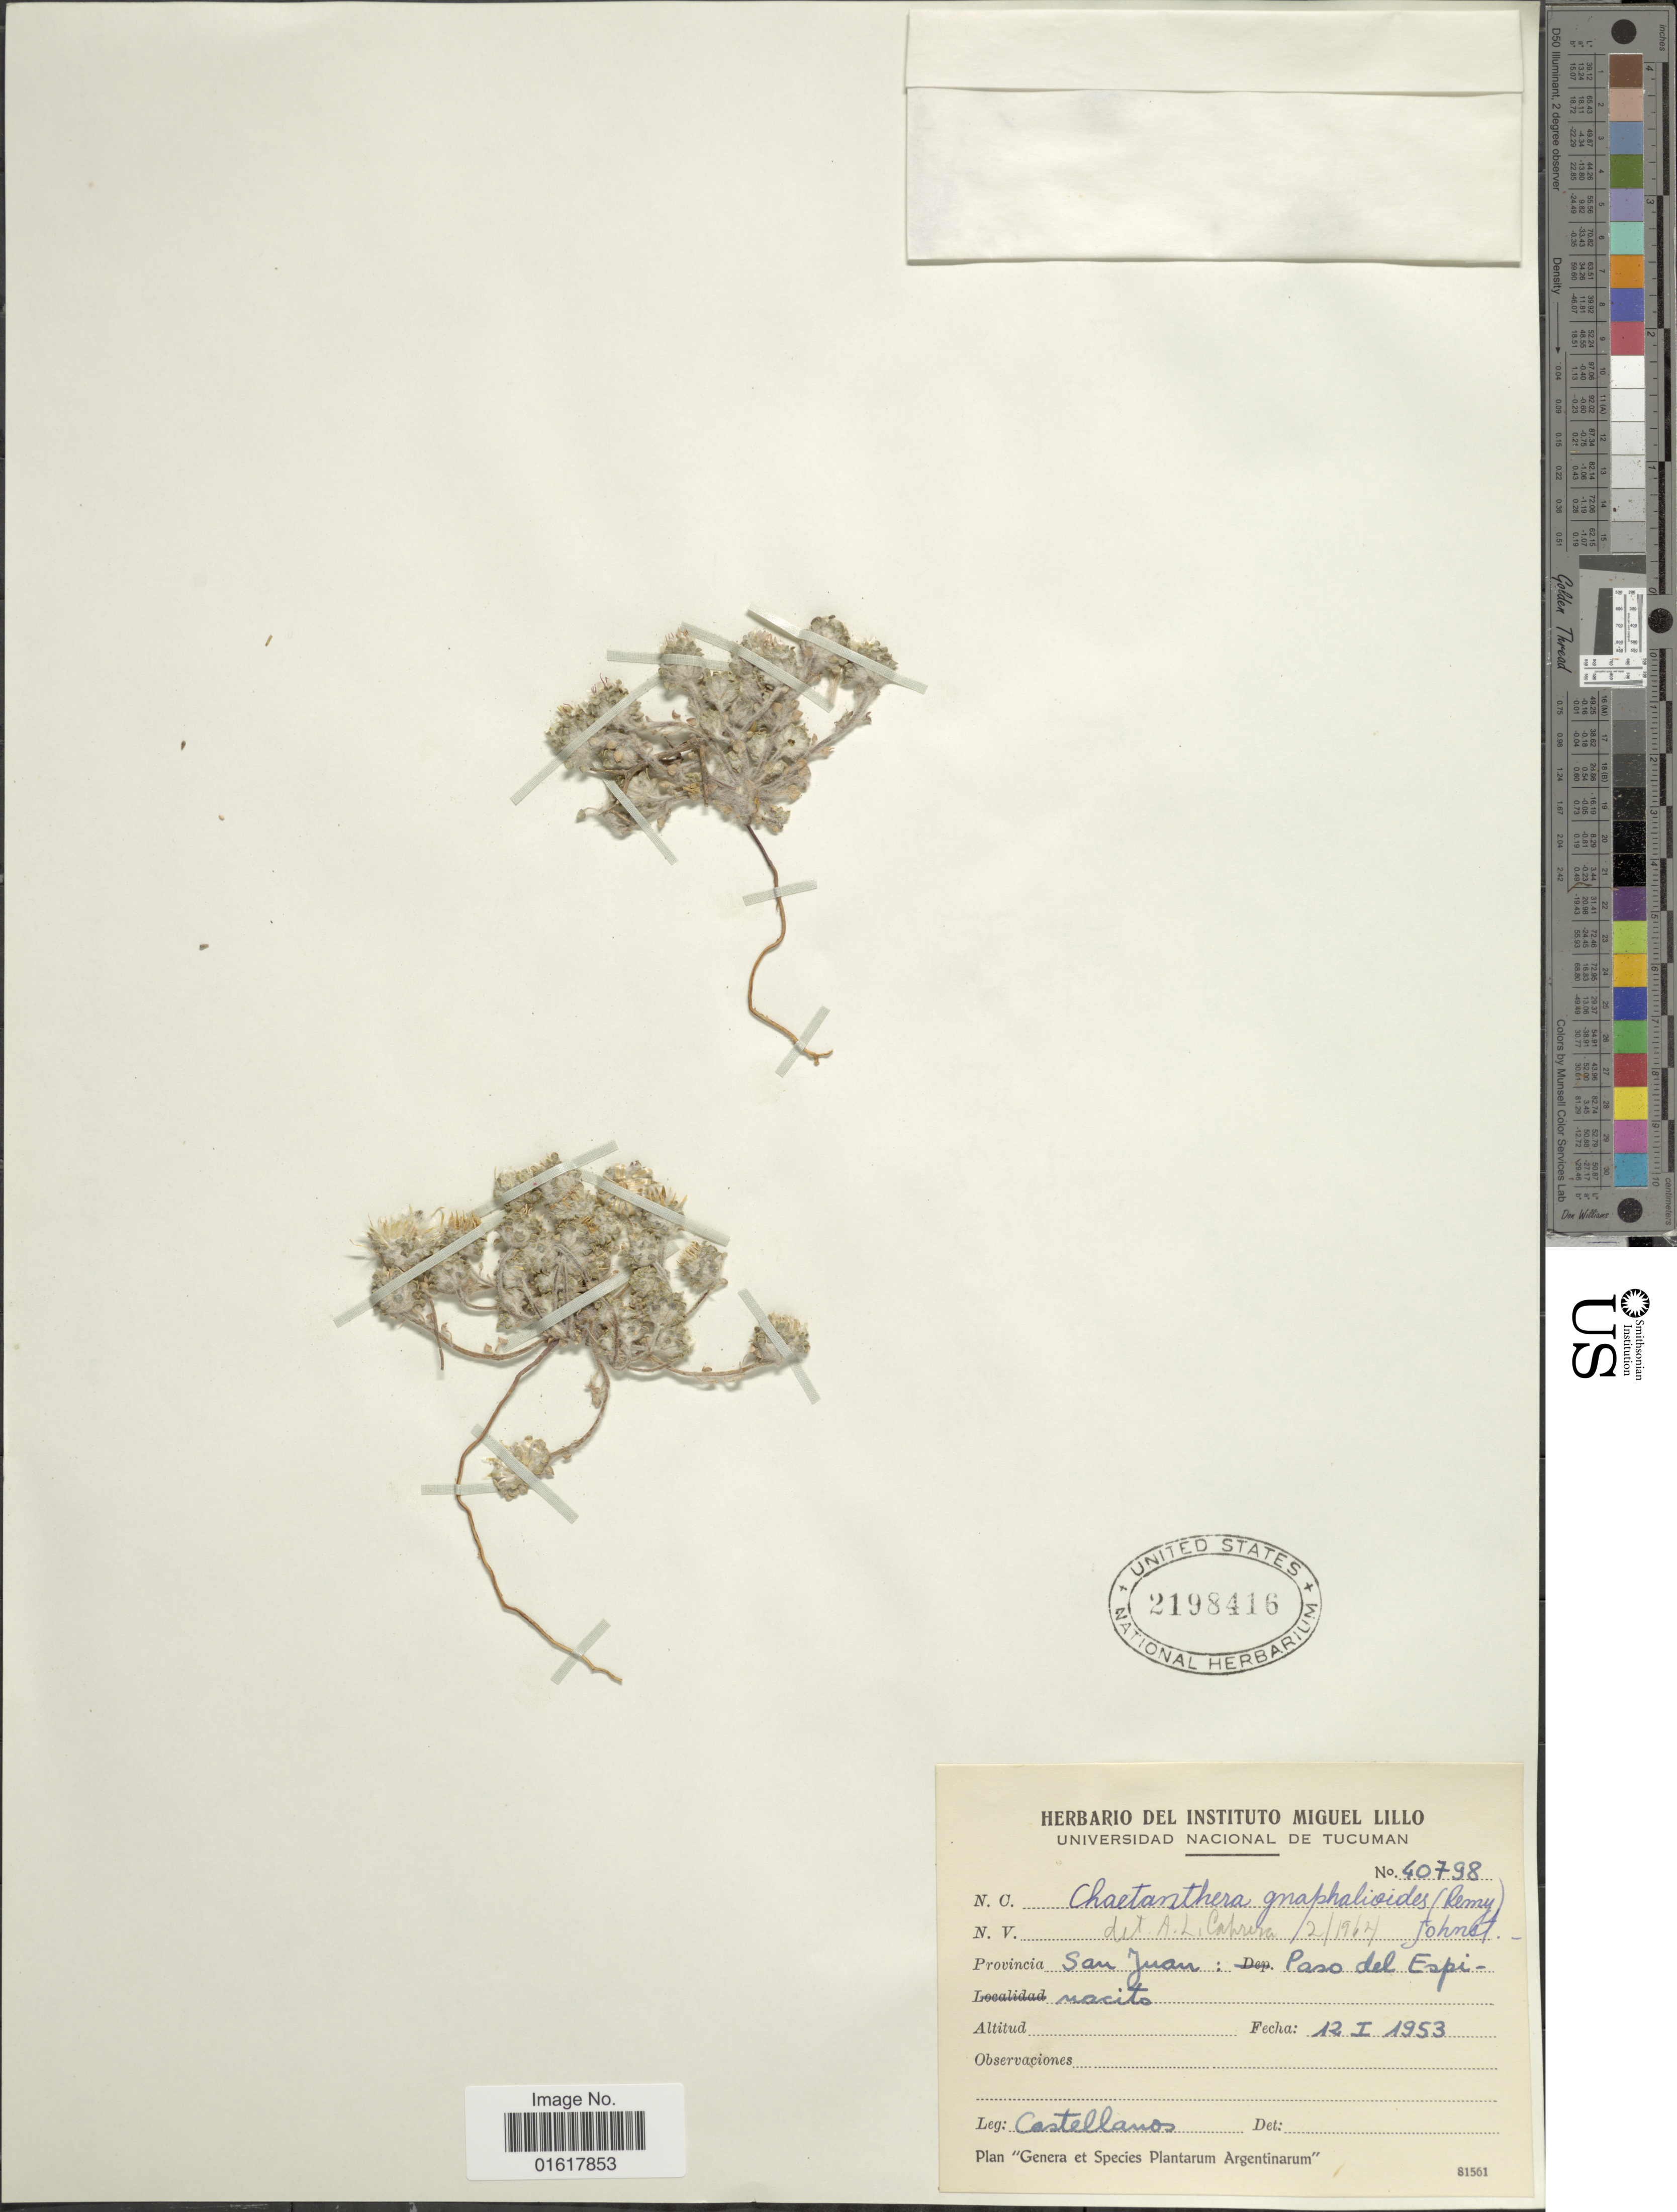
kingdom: Plantae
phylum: Tracheophyta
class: Magnoliopsida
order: Asterales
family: Asteraceae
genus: Chaetanthera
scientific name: Chaetanthera gnaphalioides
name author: (J. Rémy) I.M. Johnst.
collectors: -- Castellanos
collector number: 40798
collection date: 1953-01-12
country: Argentina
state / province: San Juan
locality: Paso del Espiracito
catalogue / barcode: US 2198416